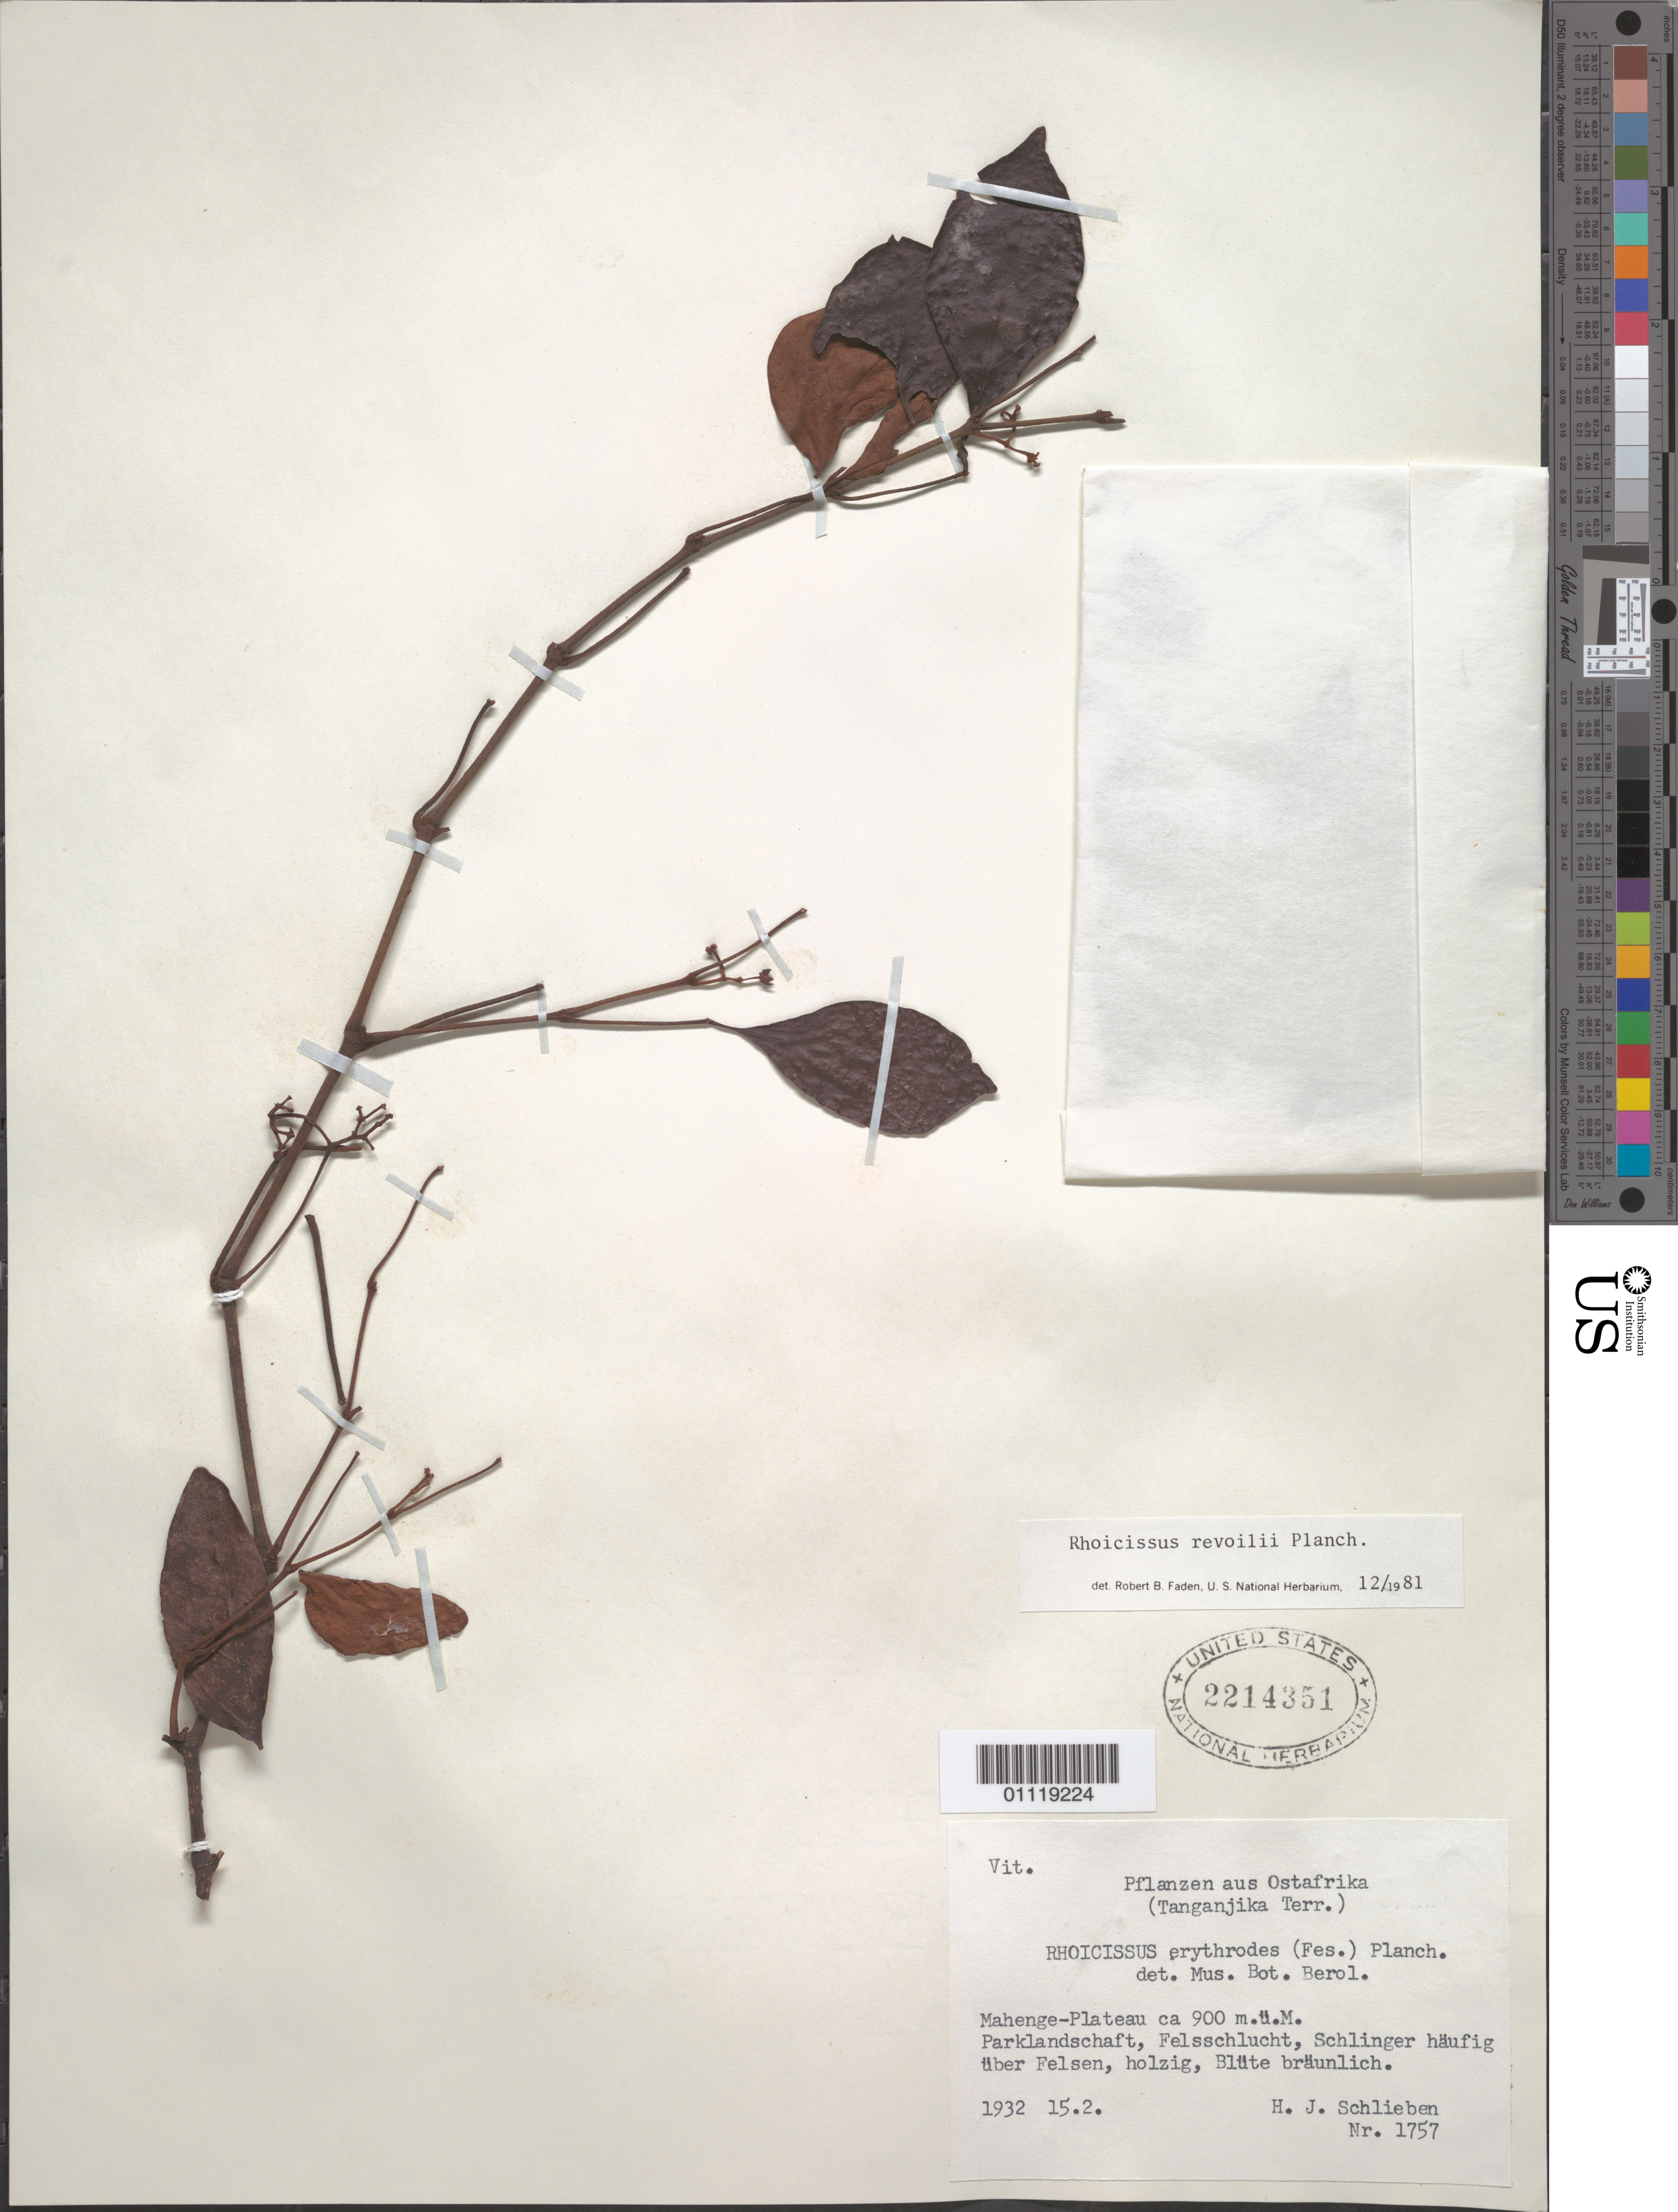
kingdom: Plantae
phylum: Tracheophyta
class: Magnoliopsida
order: Vitales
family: Vitaceae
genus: Rhoicissus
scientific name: Rhoicissus revoilii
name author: Planch.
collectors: H. J. Schlieben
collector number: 1757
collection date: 1932-02-15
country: Tanzania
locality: Mahenge-Plateau. Tanganjika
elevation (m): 900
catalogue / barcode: US 2214351